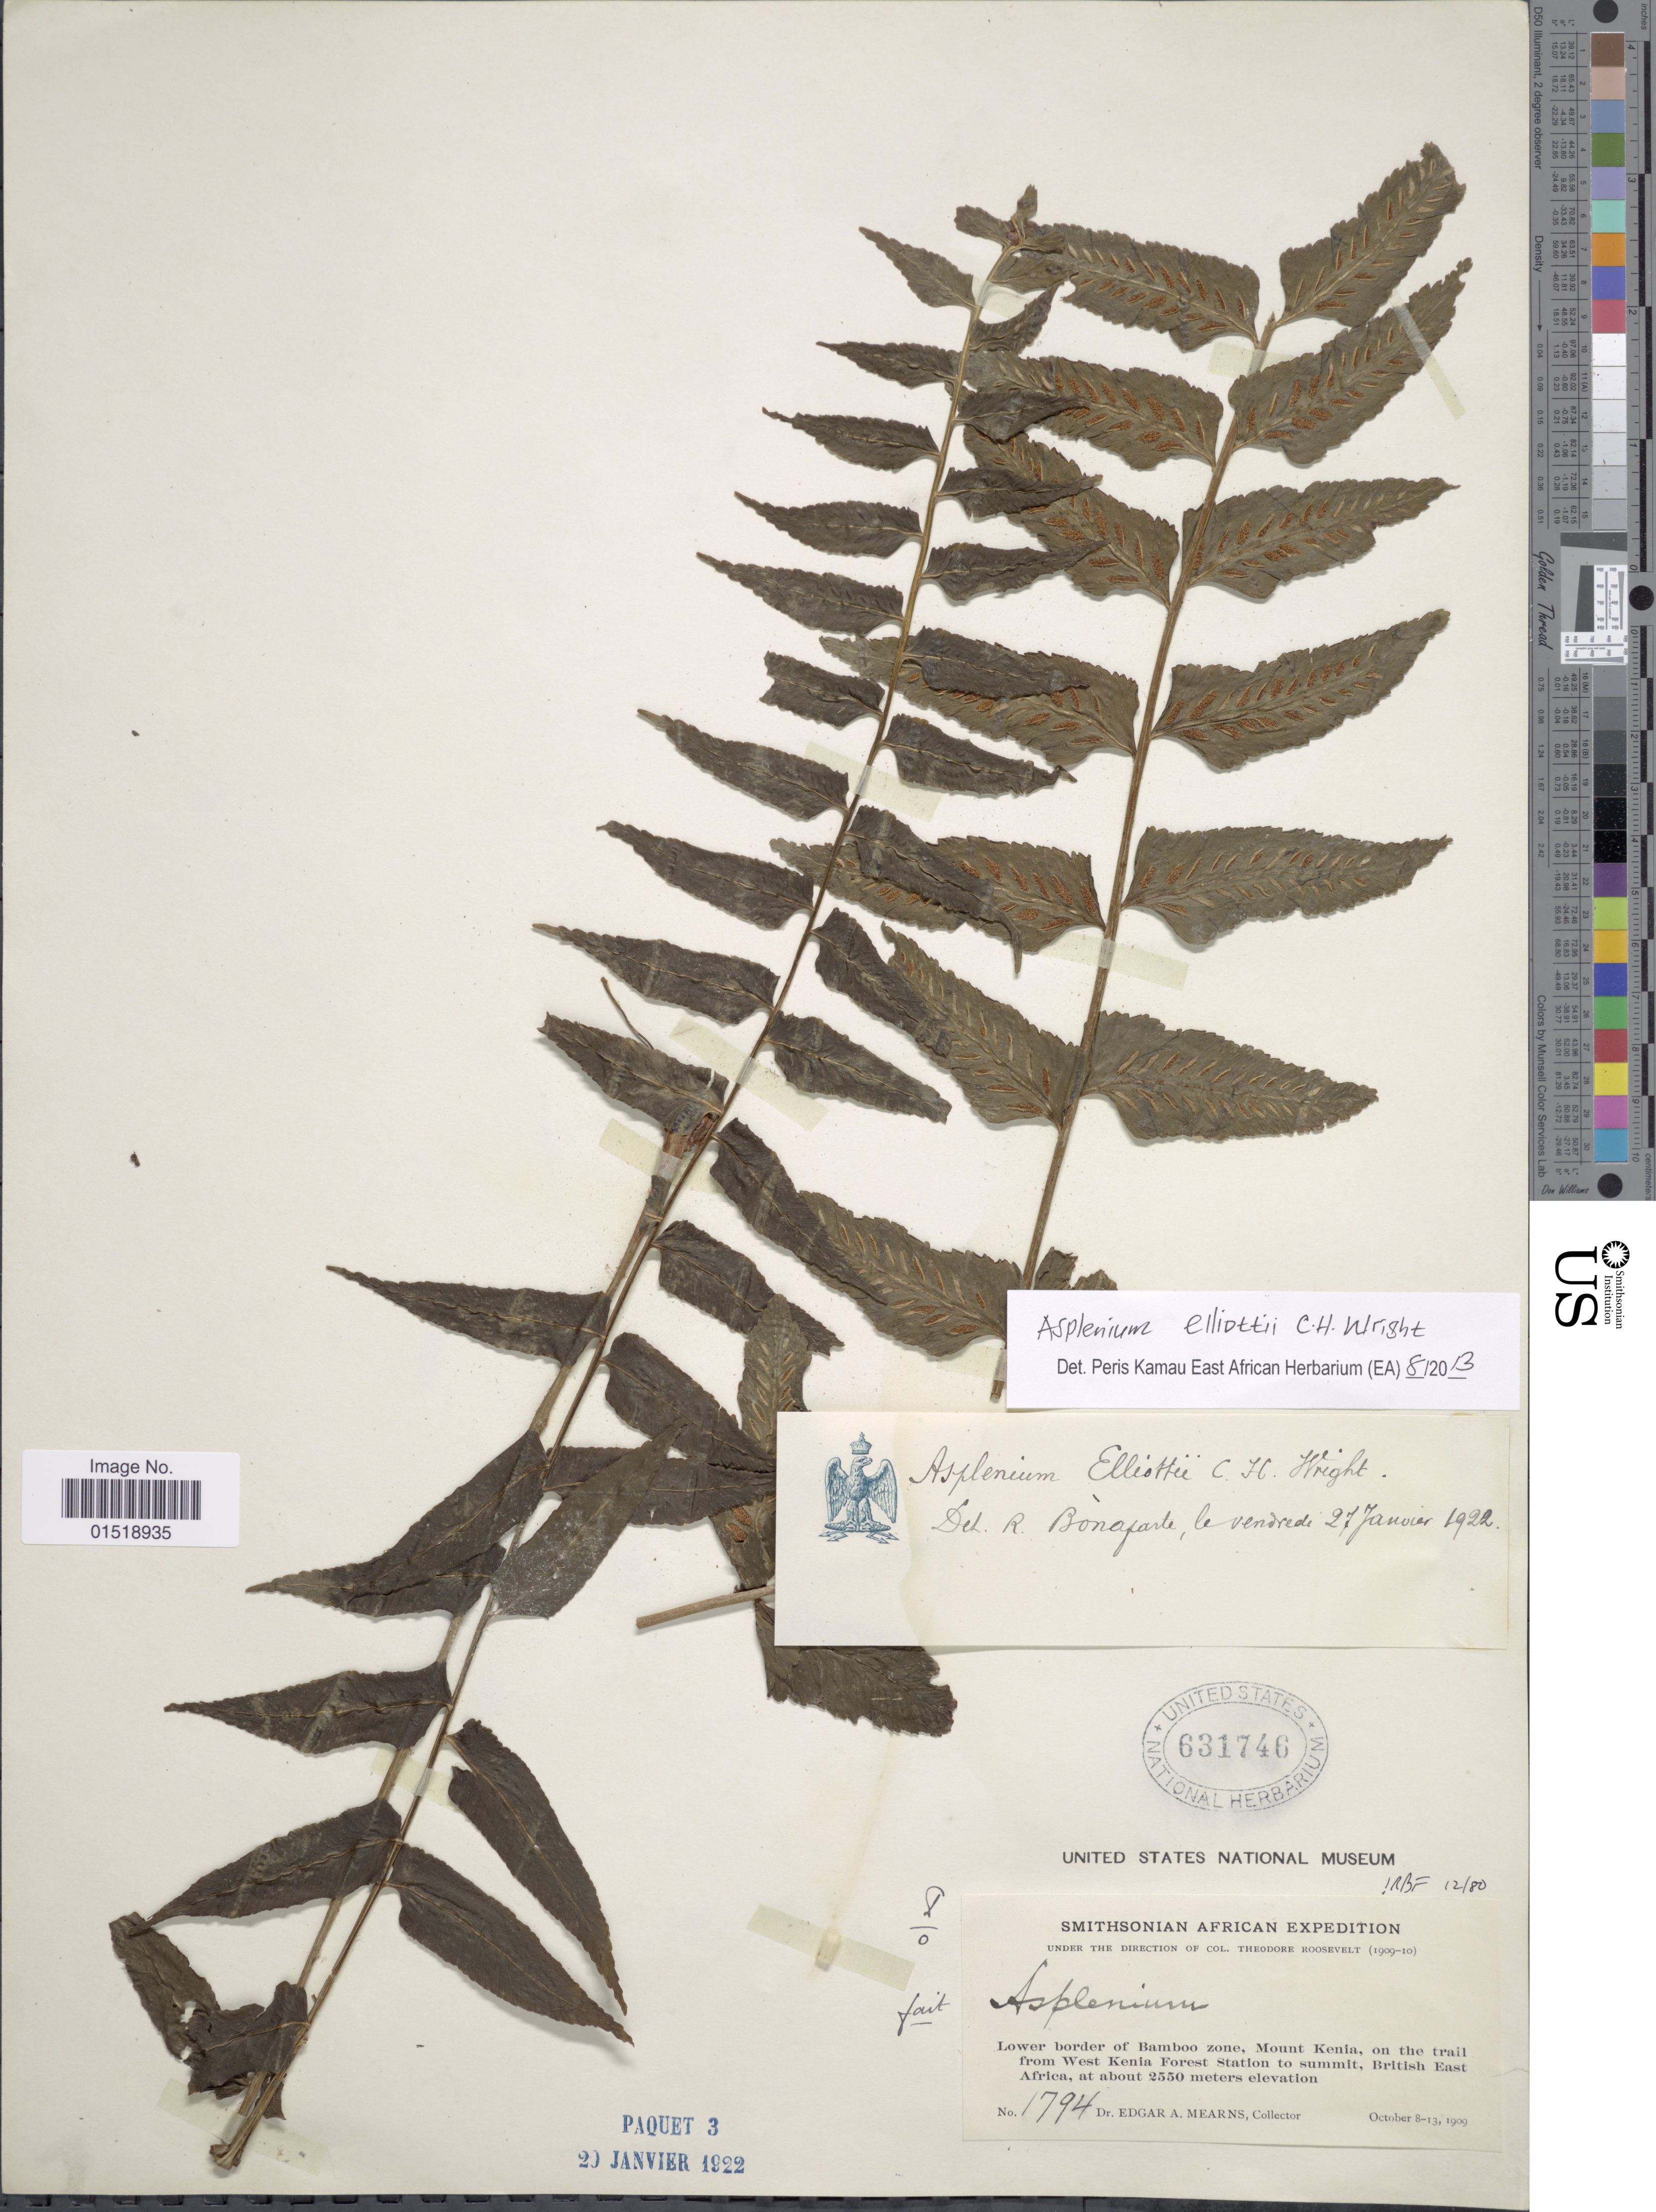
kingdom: Plantae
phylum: Tracheophyta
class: Polypodiopsida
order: Polypodiales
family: Aspleniaceae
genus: Asplenium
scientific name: Asplenium elliottii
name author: C.H. Wright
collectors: E. A. Mearns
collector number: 1794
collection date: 1909-10-08/1909-10-13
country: Kenya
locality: Lower border of Bamboo zone, Mount Kenia, on the trail from West Kenia Forest Station to summit, British East Africa.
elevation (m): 2550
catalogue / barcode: US 631746